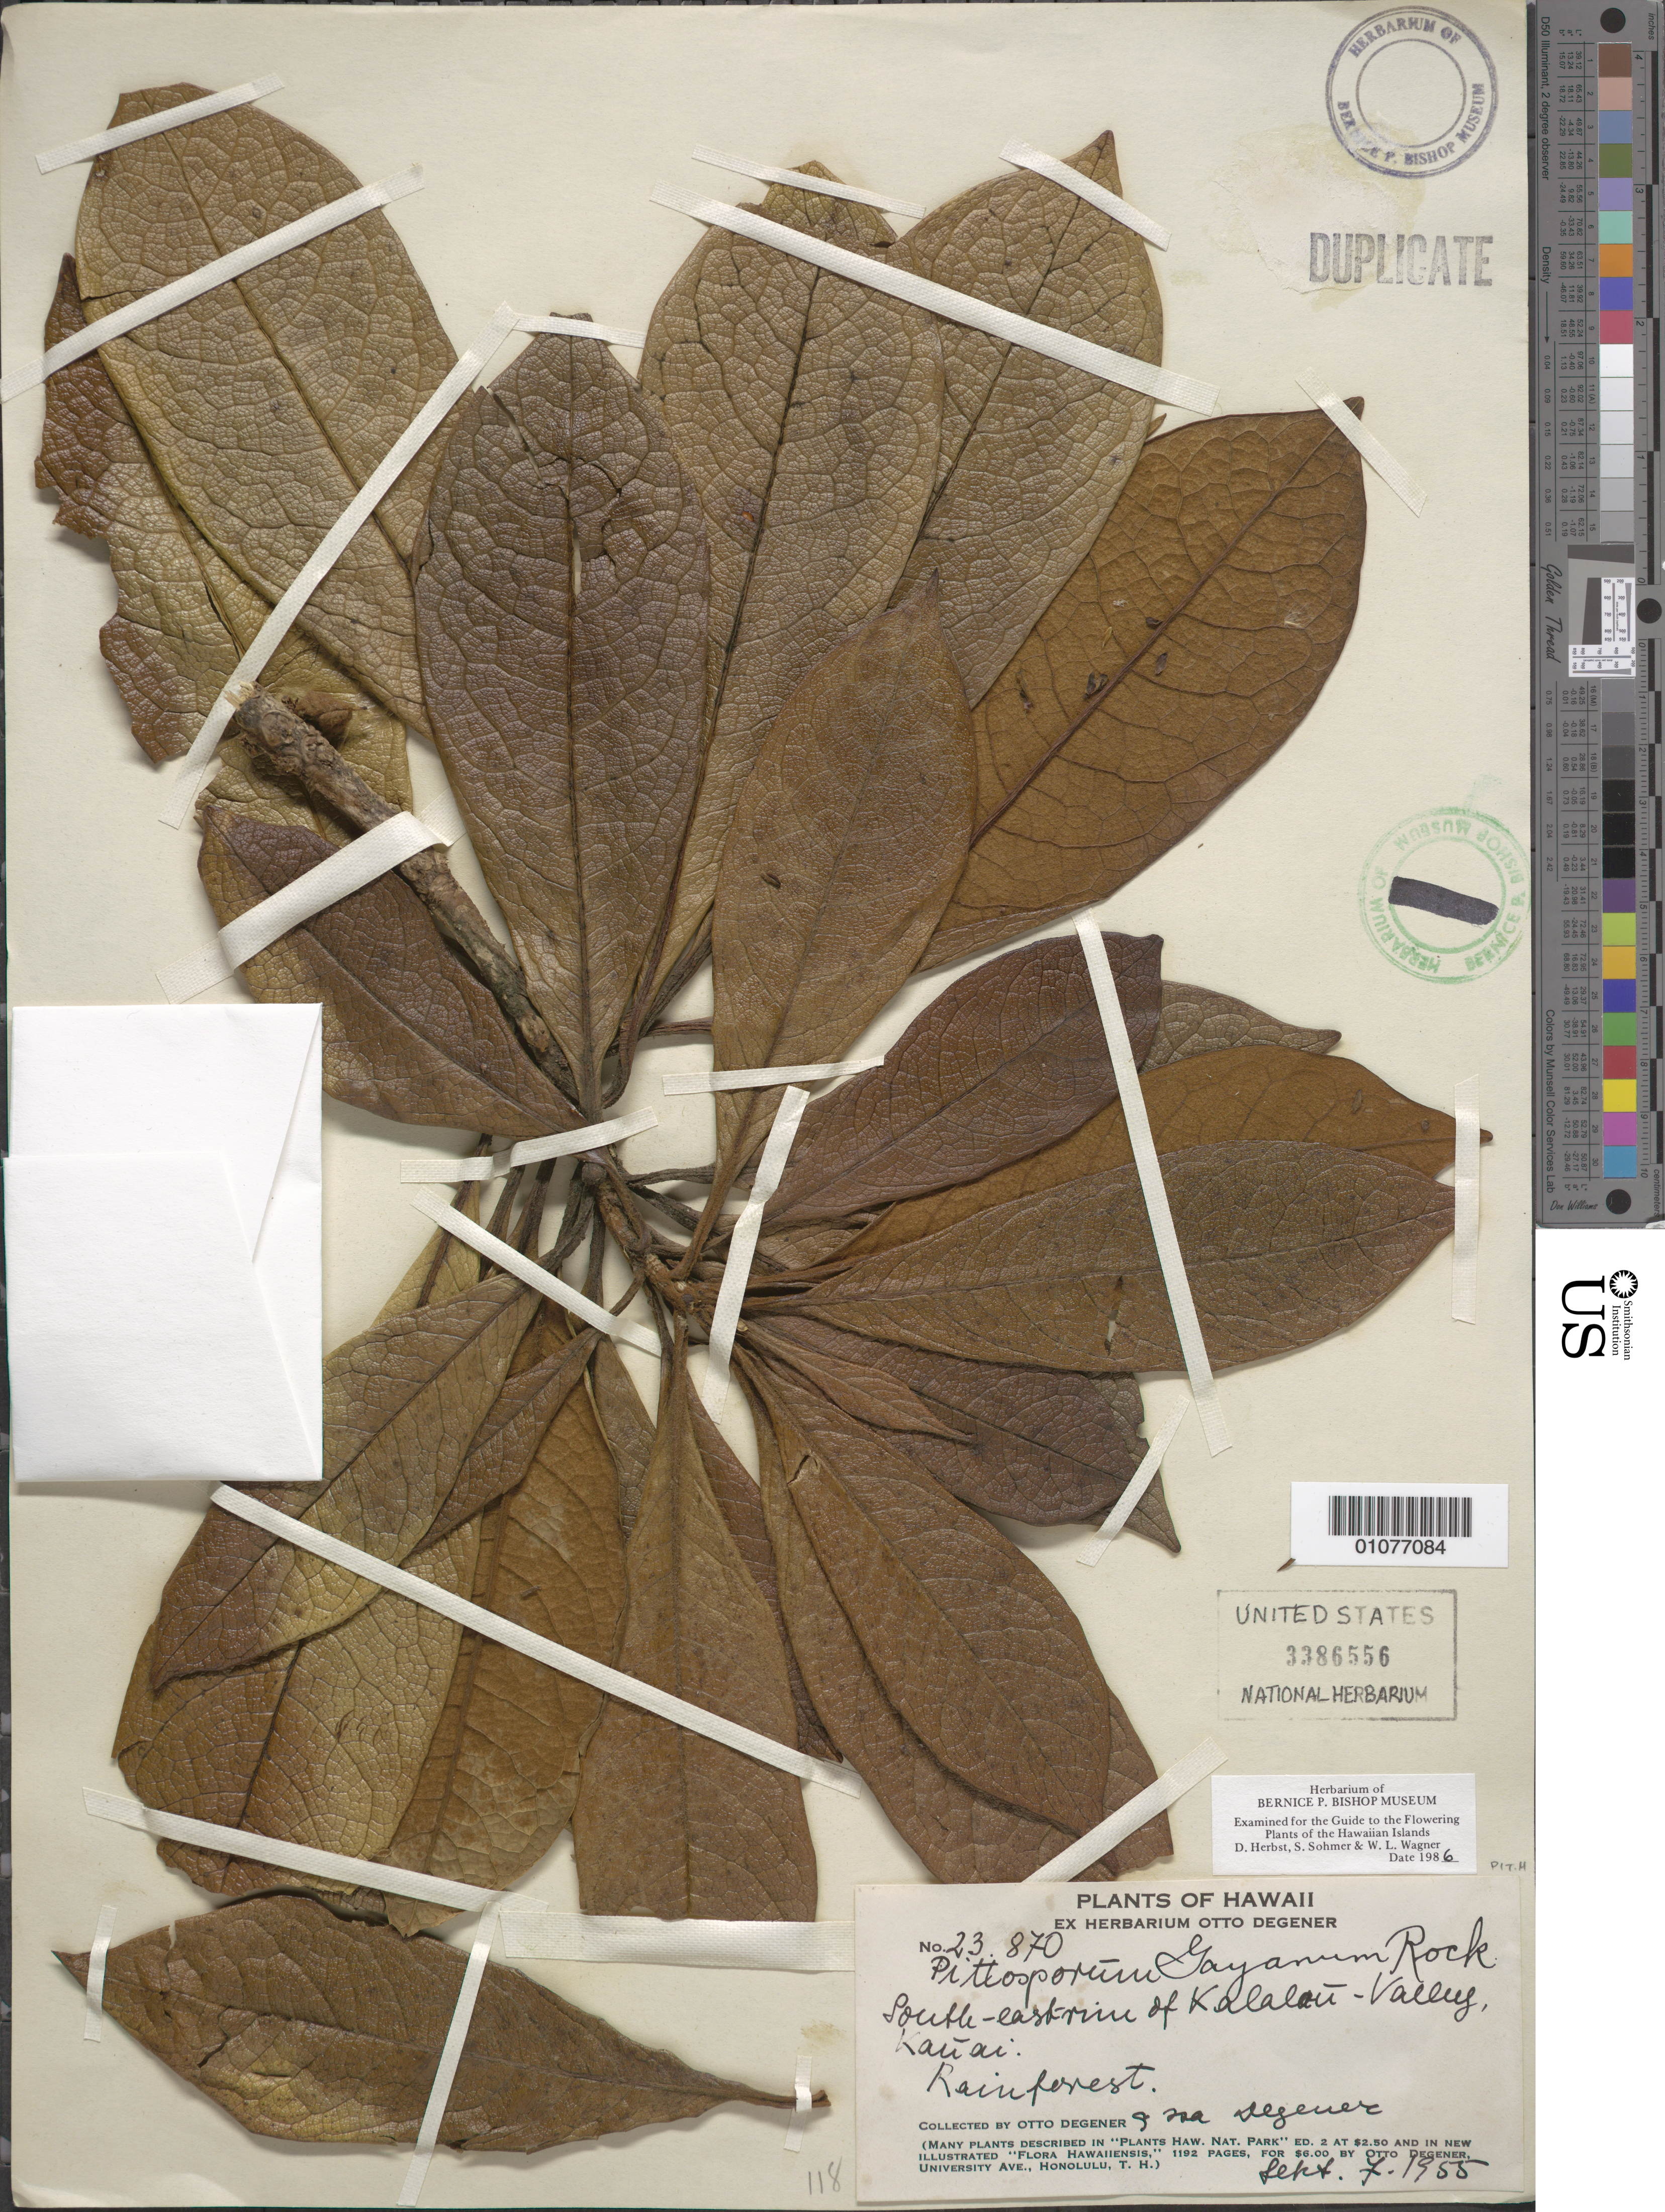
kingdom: Plantae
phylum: Tracheophyta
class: Magnoliopsida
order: Apiales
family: Pittosporaceae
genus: Pittosporum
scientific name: Pittosporum gayanum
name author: Rock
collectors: O. Degener & I. Degener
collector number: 23870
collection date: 1955-09-07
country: United States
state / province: Hawaii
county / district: Kaui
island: Kaua'i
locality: SE rim of Kalalau Valley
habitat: Rainforest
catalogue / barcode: US 3386556